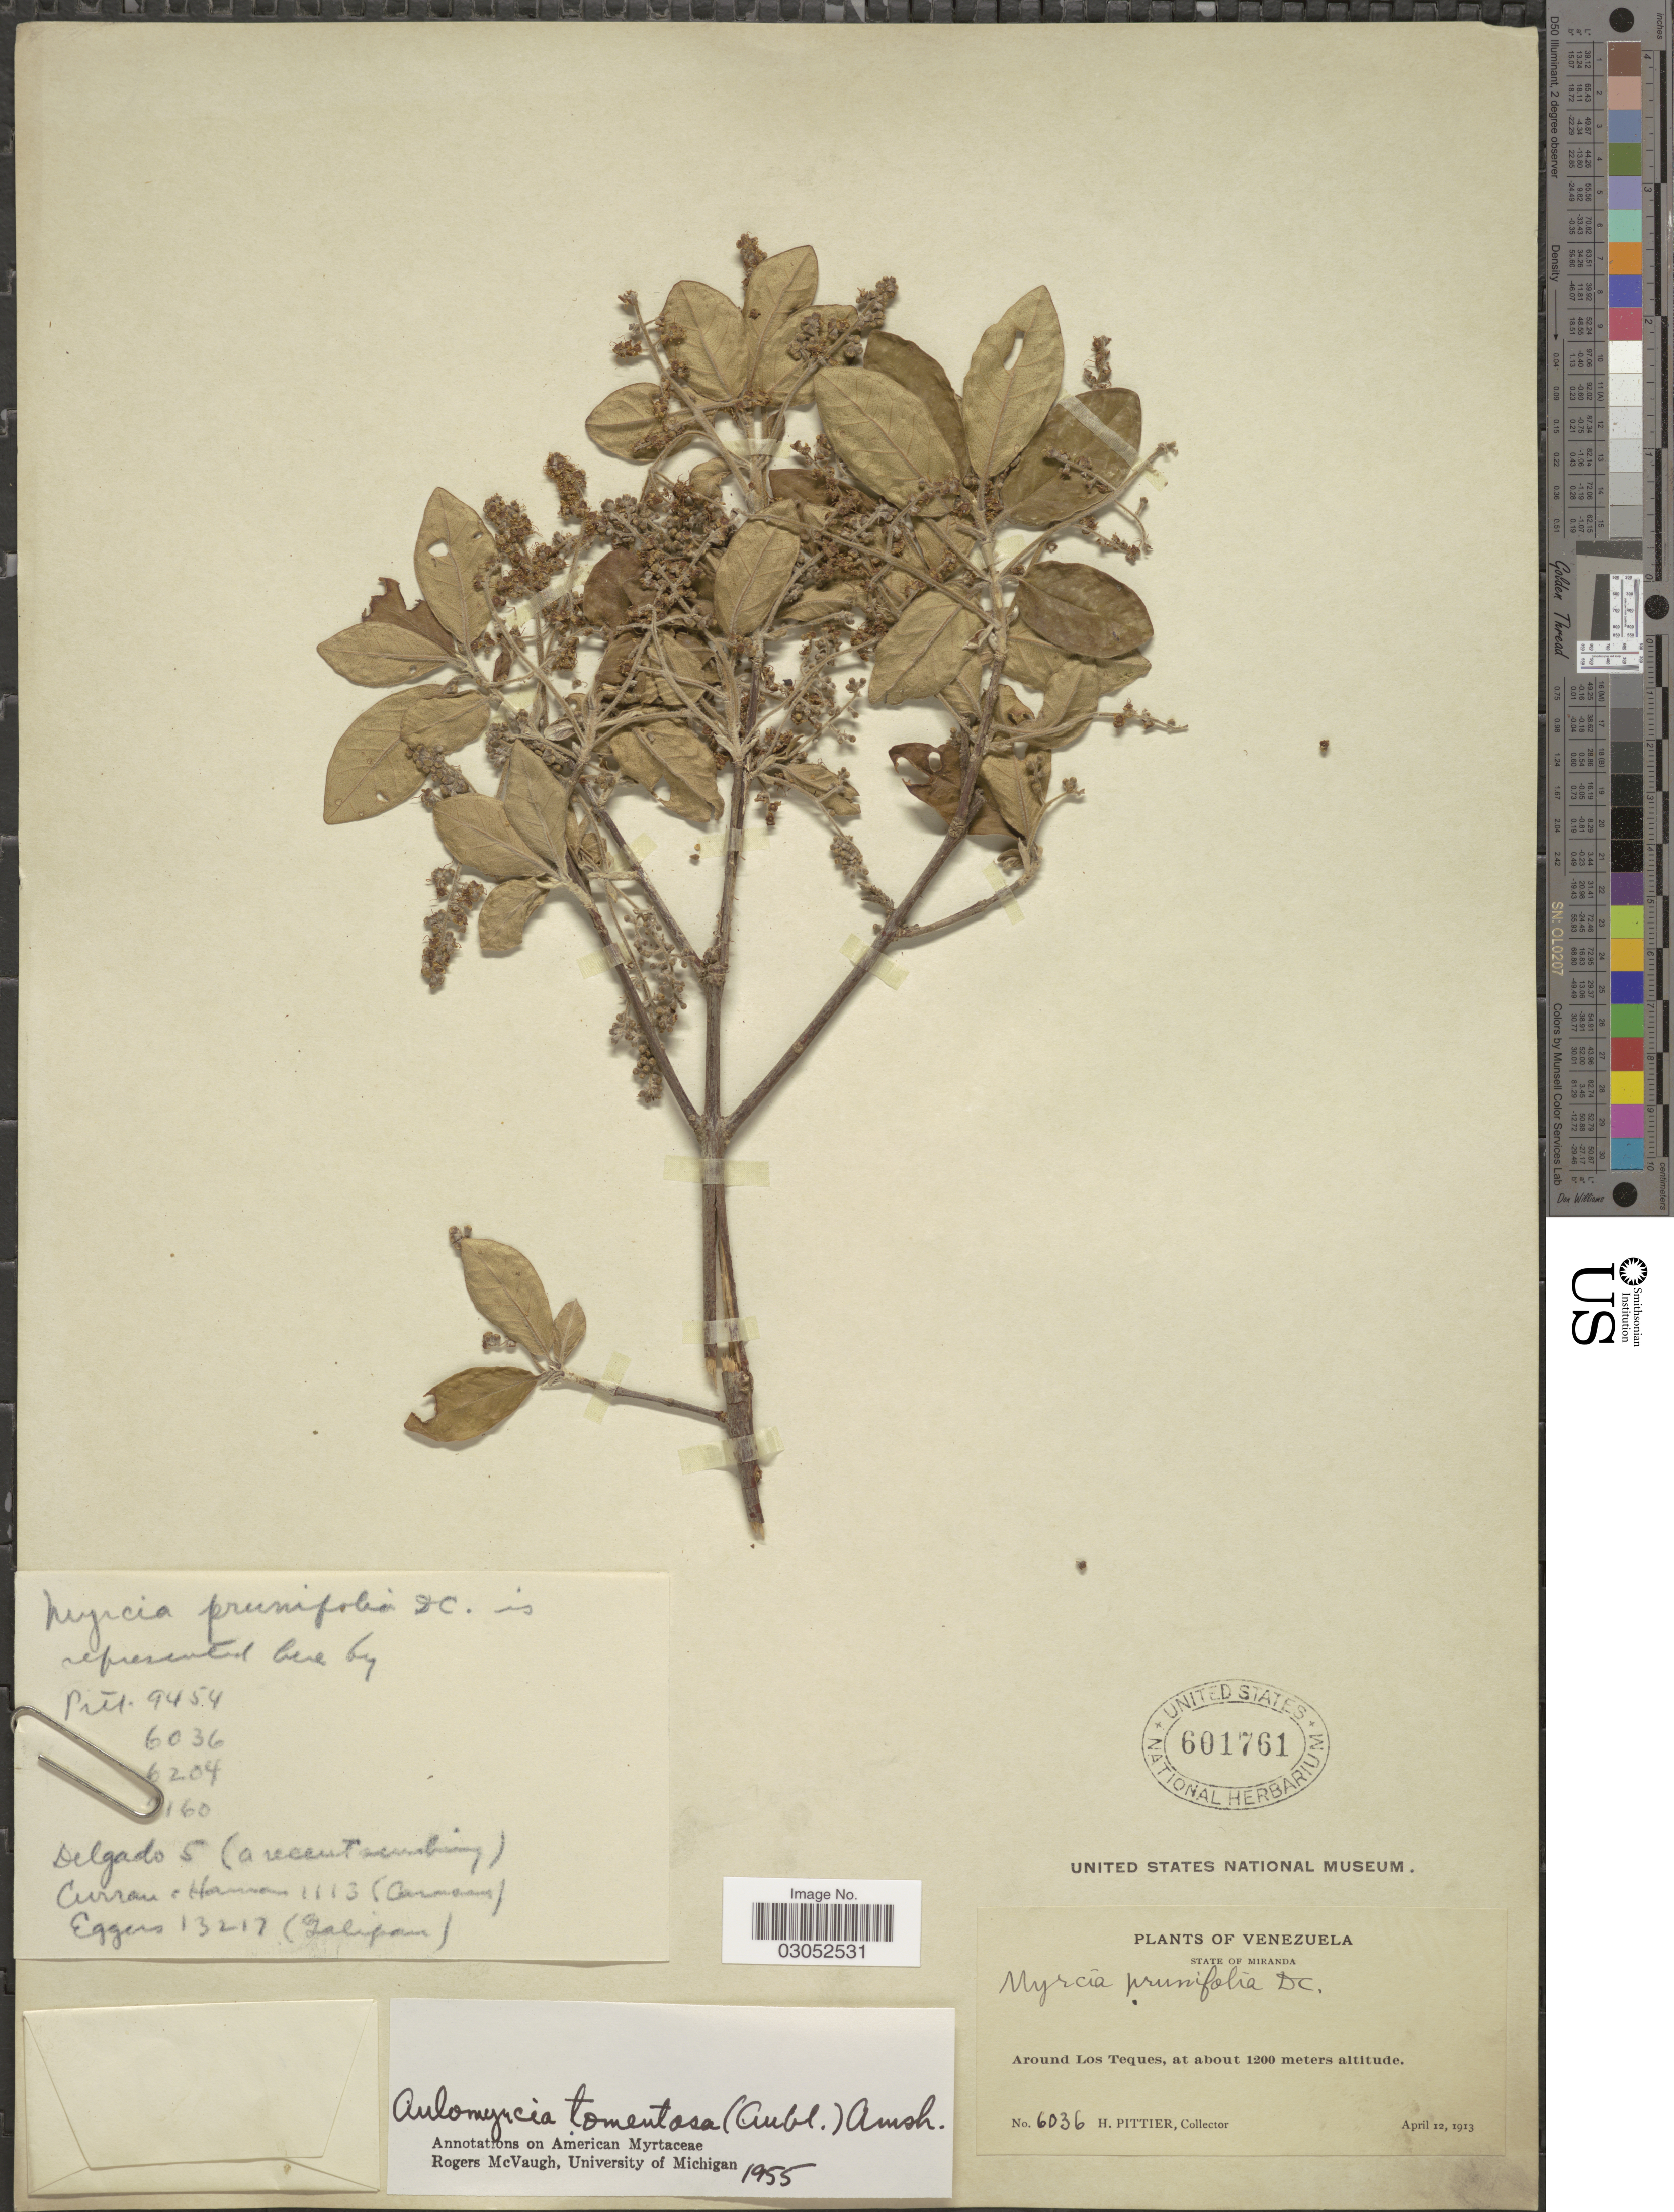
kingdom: Plantae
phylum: Tracheophyta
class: Magnoliopsida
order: Myrtales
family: Myrtaceae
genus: Myrcia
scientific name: Myrcia tomentosa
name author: (Aubl.) DC.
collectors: H. F. Pittier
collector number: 6036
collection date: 1913-04-12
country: Venezuela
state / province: Miranda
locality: State of Miranda. Around Los Teques.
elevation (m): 1200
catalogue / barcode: US 601761